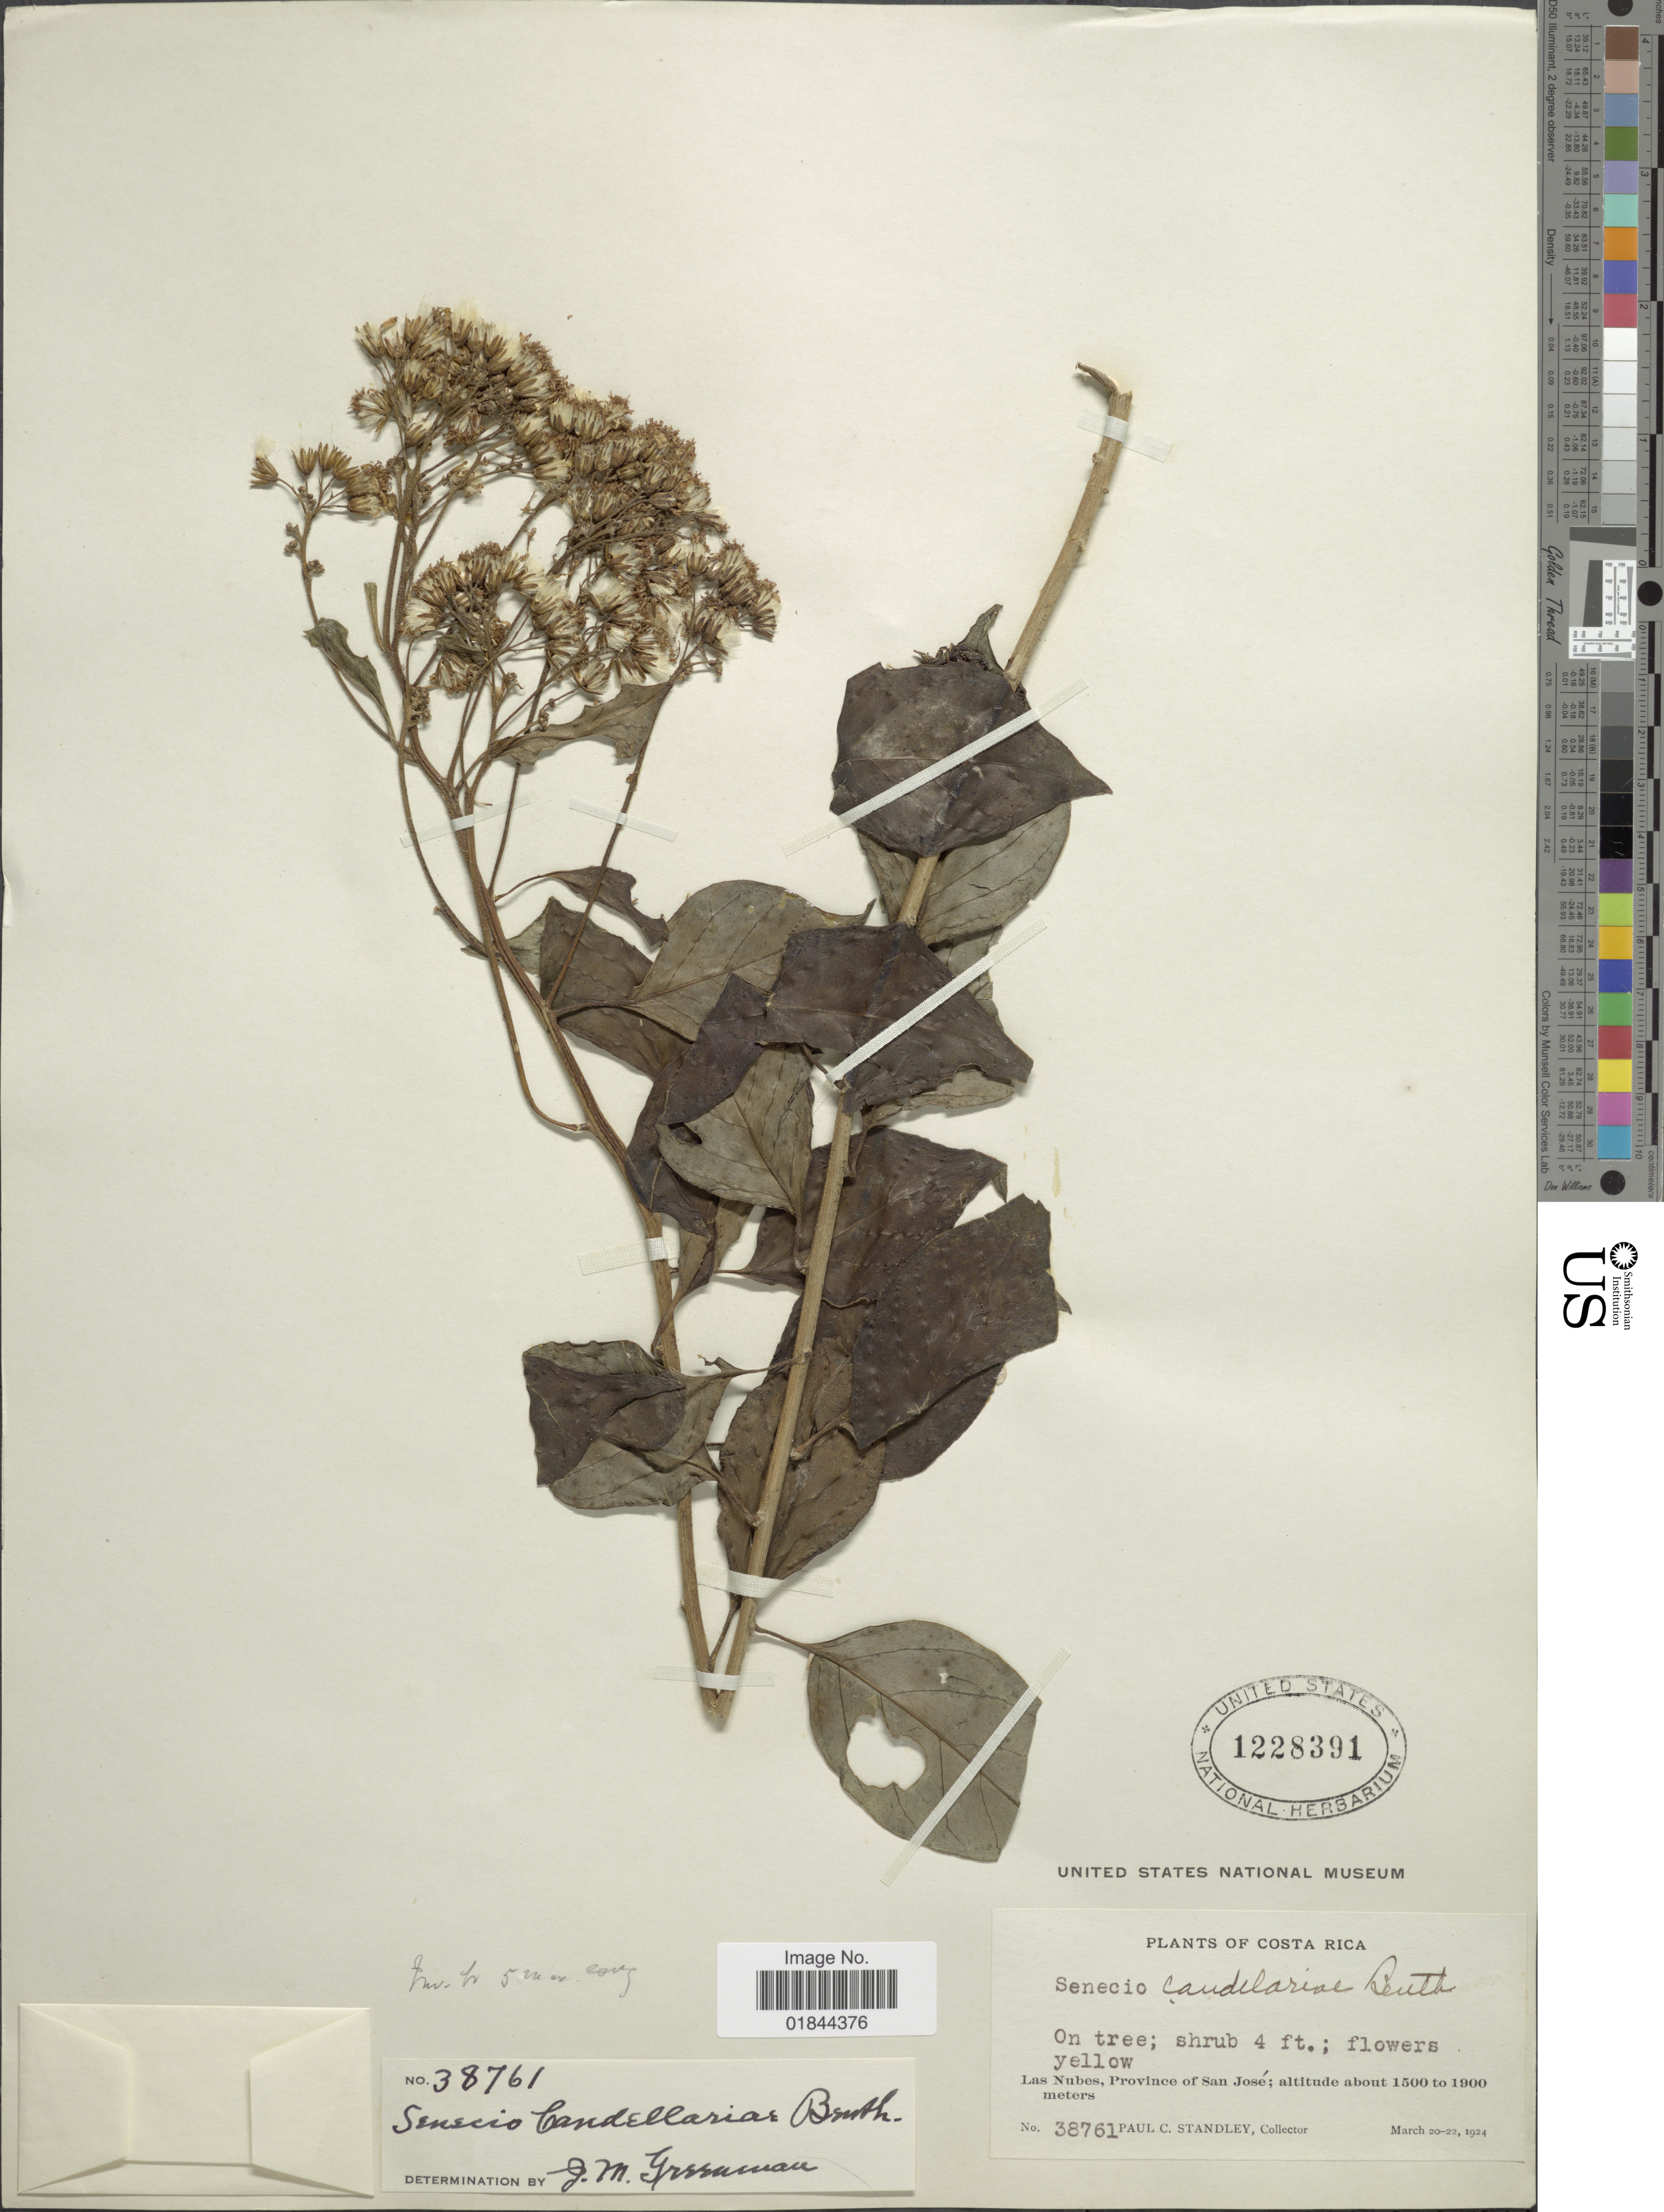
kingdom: Plantae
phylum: Tracheophyta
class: Magnoliopsida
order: Asterales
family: Asteraceae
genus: Pentacalia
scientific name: Pentacalia streptothamna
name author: (Greenm. ex Standl.) H. Rob. & Cuatrec.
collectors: P. C. Standley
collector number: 38761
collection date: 1924-03-20/1924-03-22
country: Costa Rica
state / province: San José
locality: Las Nubes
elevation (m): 1500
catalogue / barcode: US 1228391